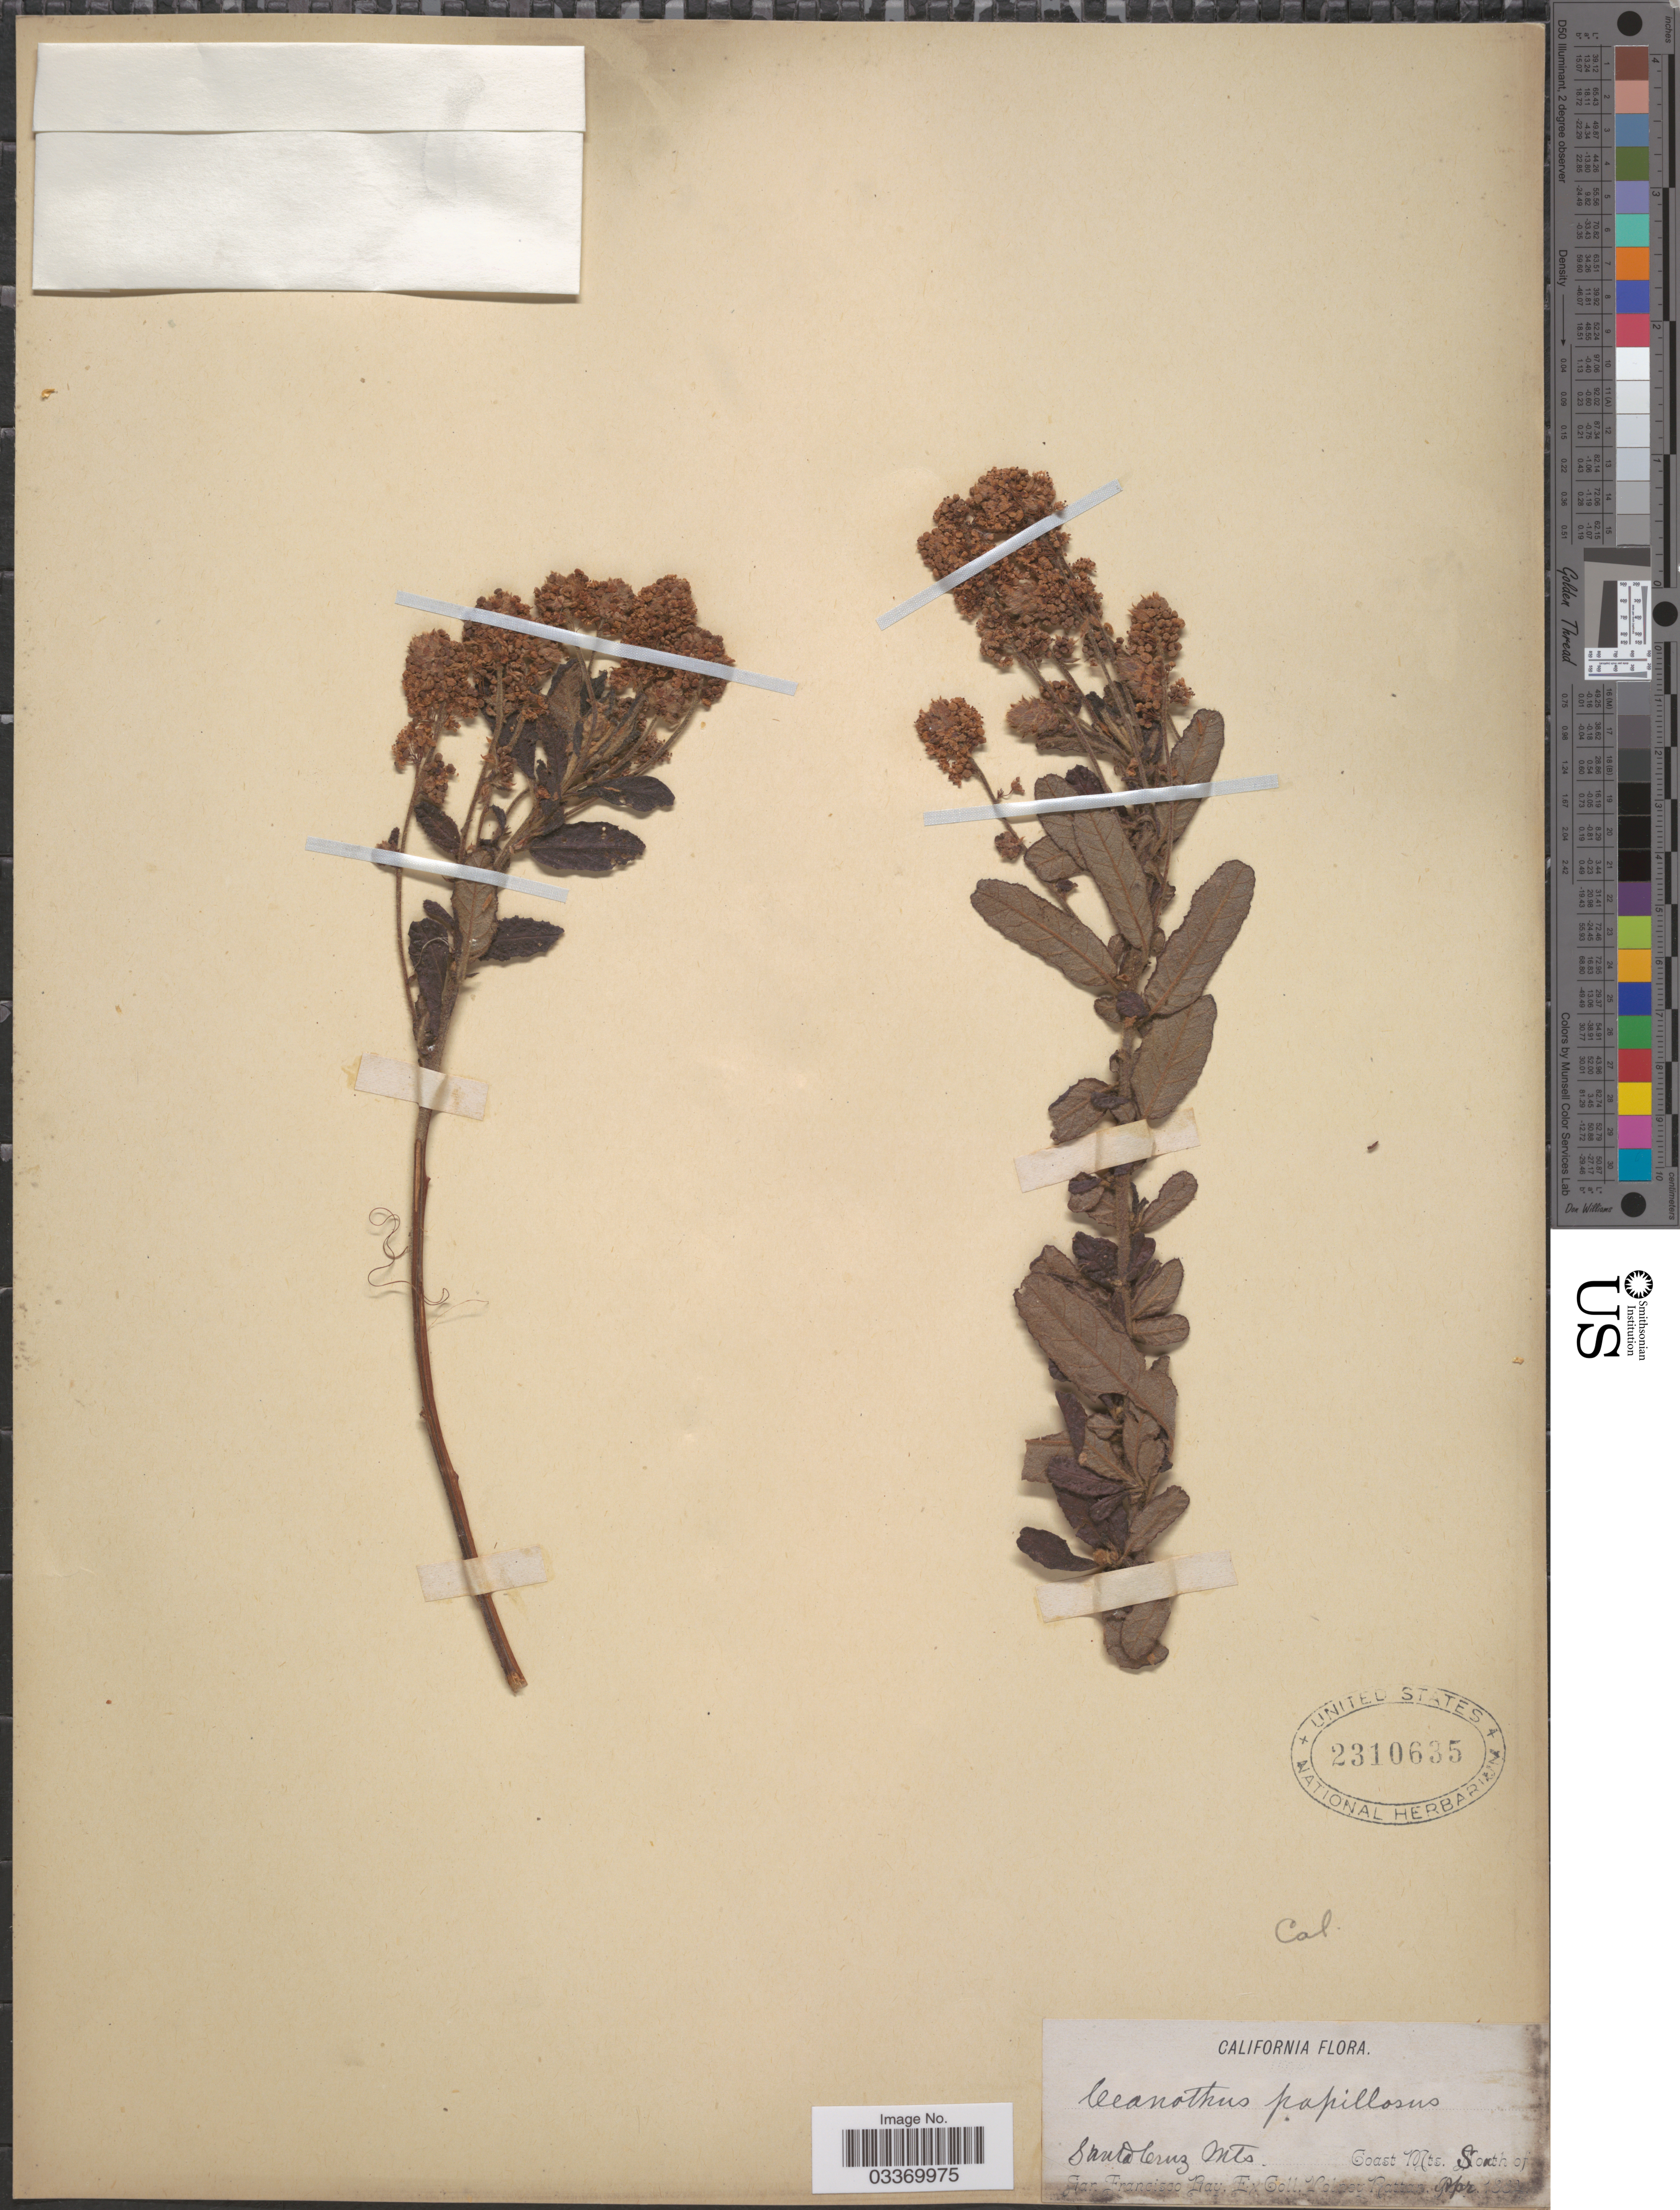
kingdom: Plantae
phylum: Tracheophyta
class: Magnoliopsida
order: Rosales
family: Rhamnaceae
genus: Ceanothus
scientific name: Ceanothus papillosus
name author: Torr. & A. Gray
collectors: V. Rattan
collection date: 1882-04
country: United States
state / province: California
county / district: San Francisco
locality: Santa Cruz Mts. Coast Mts. South of San Francisco Bay.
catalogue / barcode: US 2310635